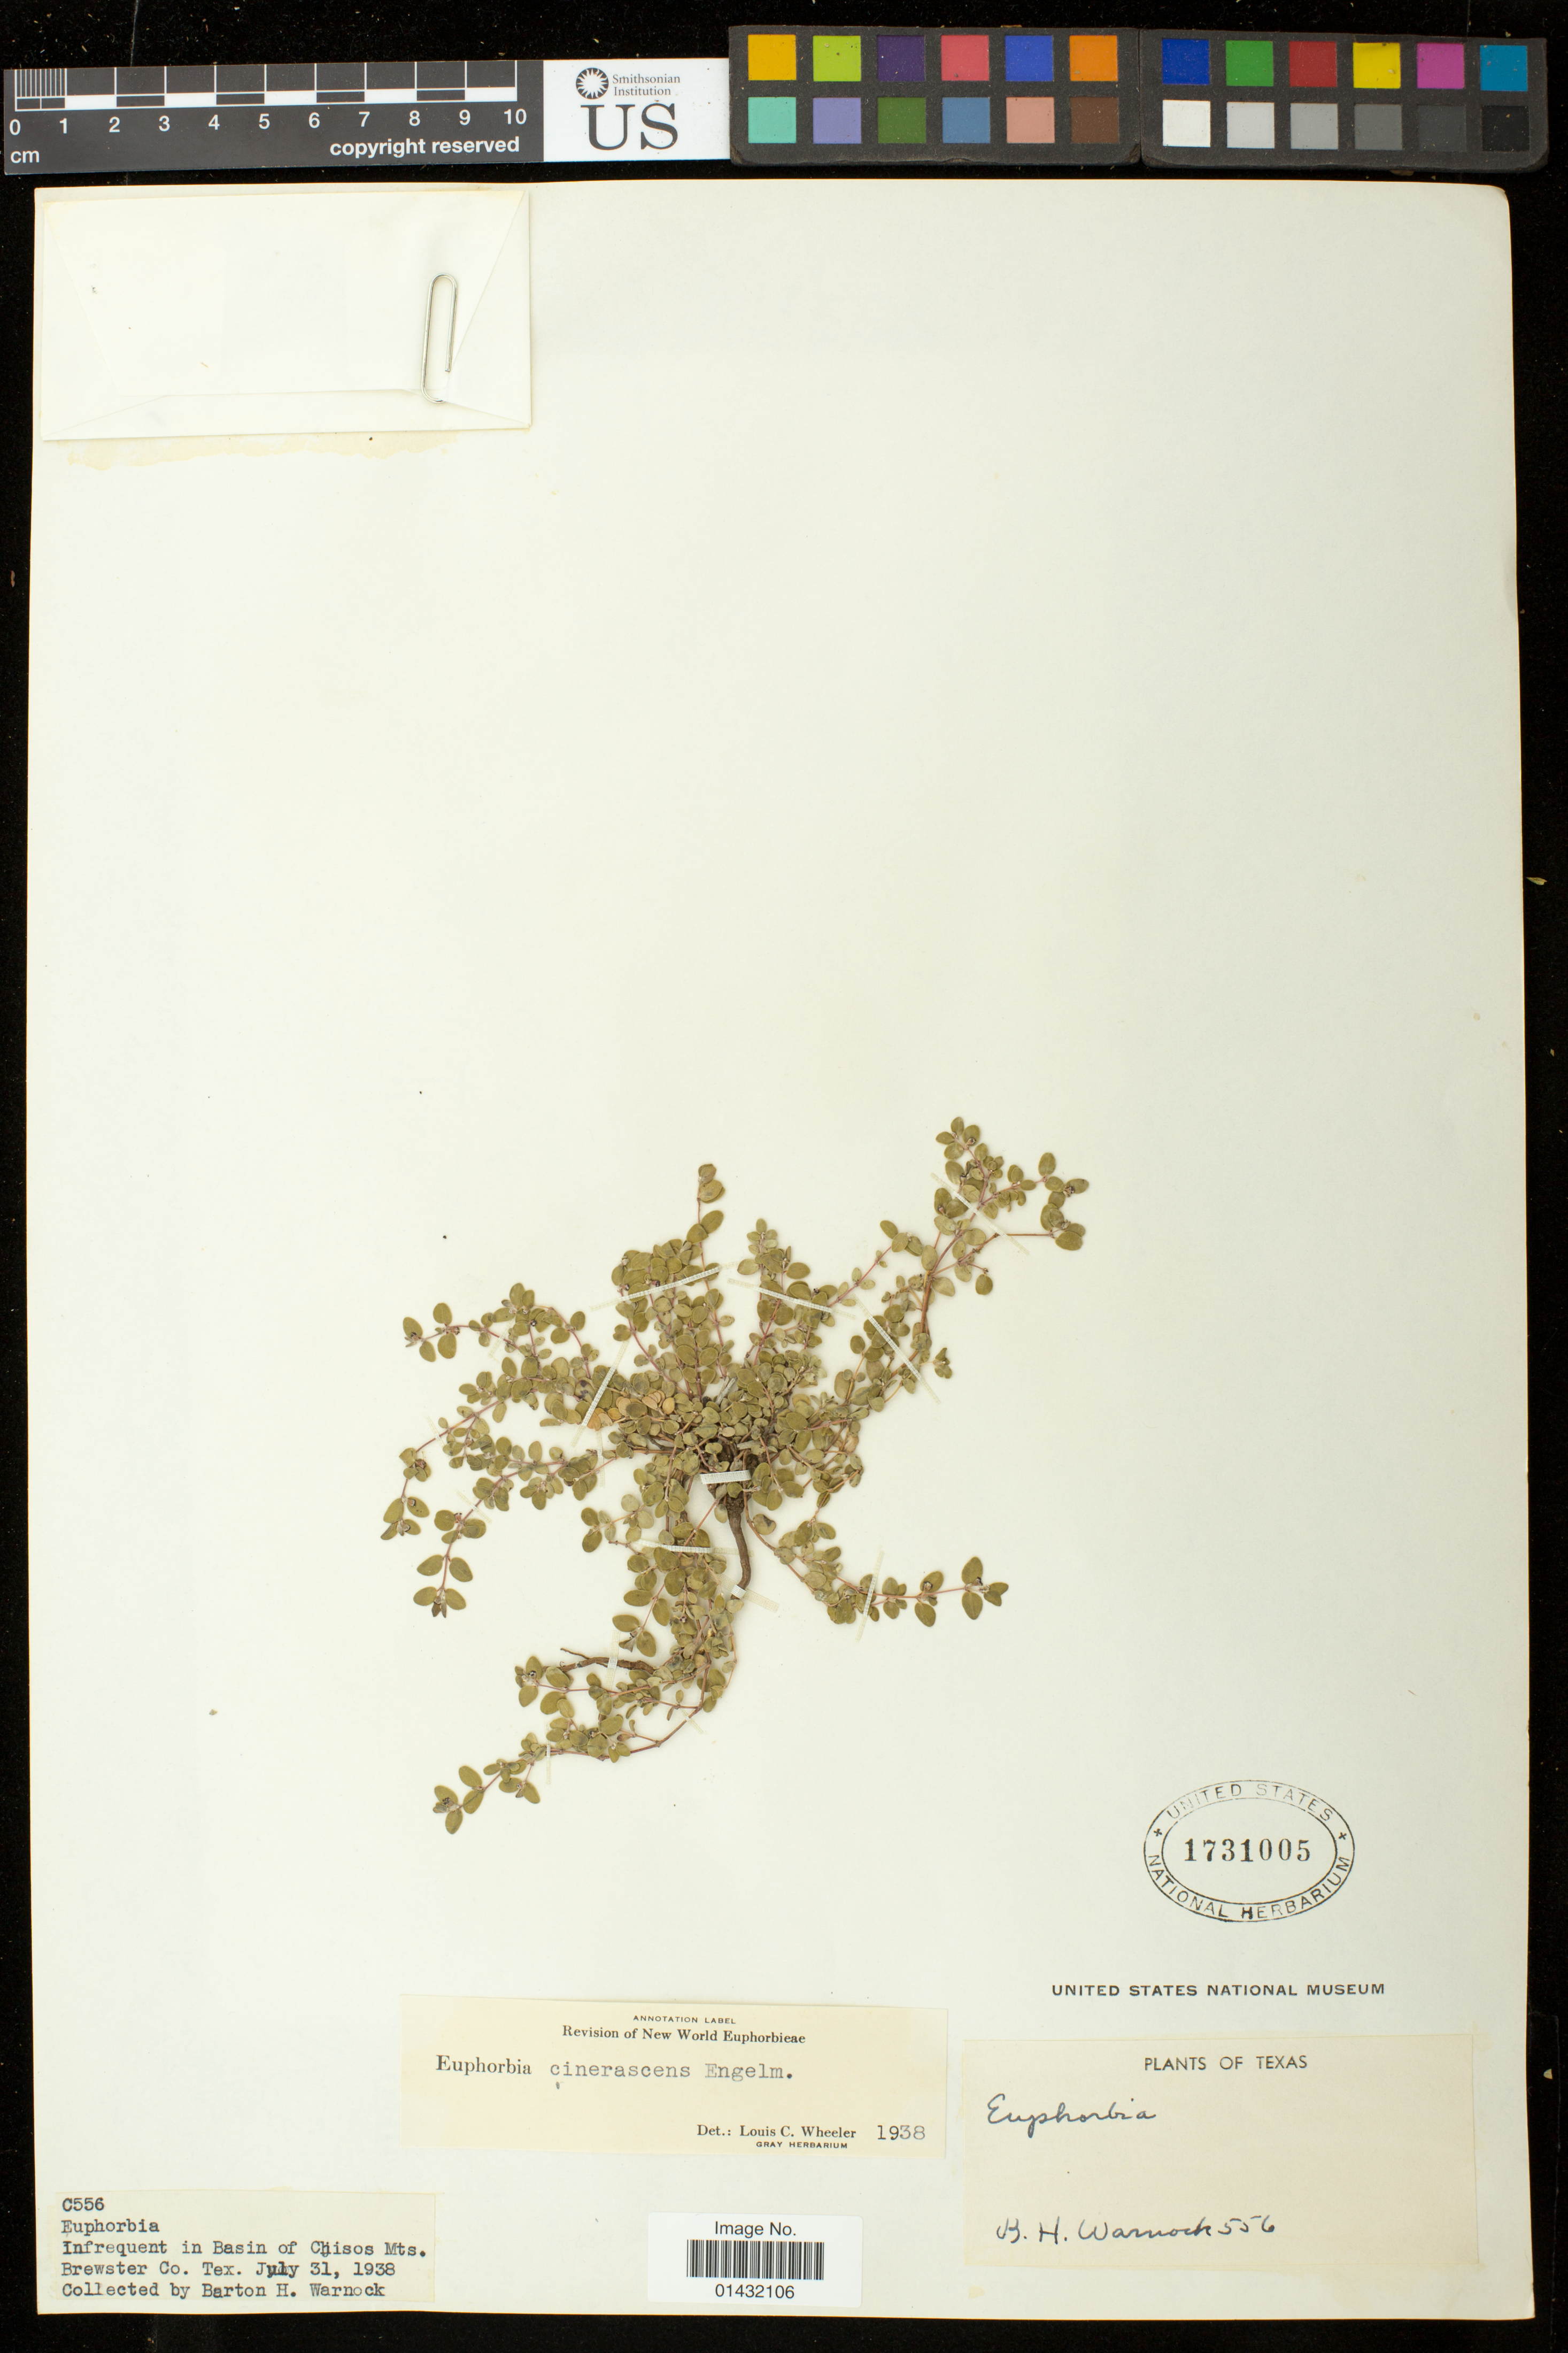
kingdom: Plantae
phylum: Tracheophyta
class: Magnoliopsida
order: Malpighiales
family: Euphorbiaceae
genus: Euphorbia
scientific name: Euphorbia cinerascens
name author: Engelm. in Emory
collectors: B. H. Warnock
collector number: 556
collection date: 1938-07-31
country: United States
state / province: Texas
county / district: Brewster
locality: Basin of Chisos Mts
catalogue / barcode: US 1731005